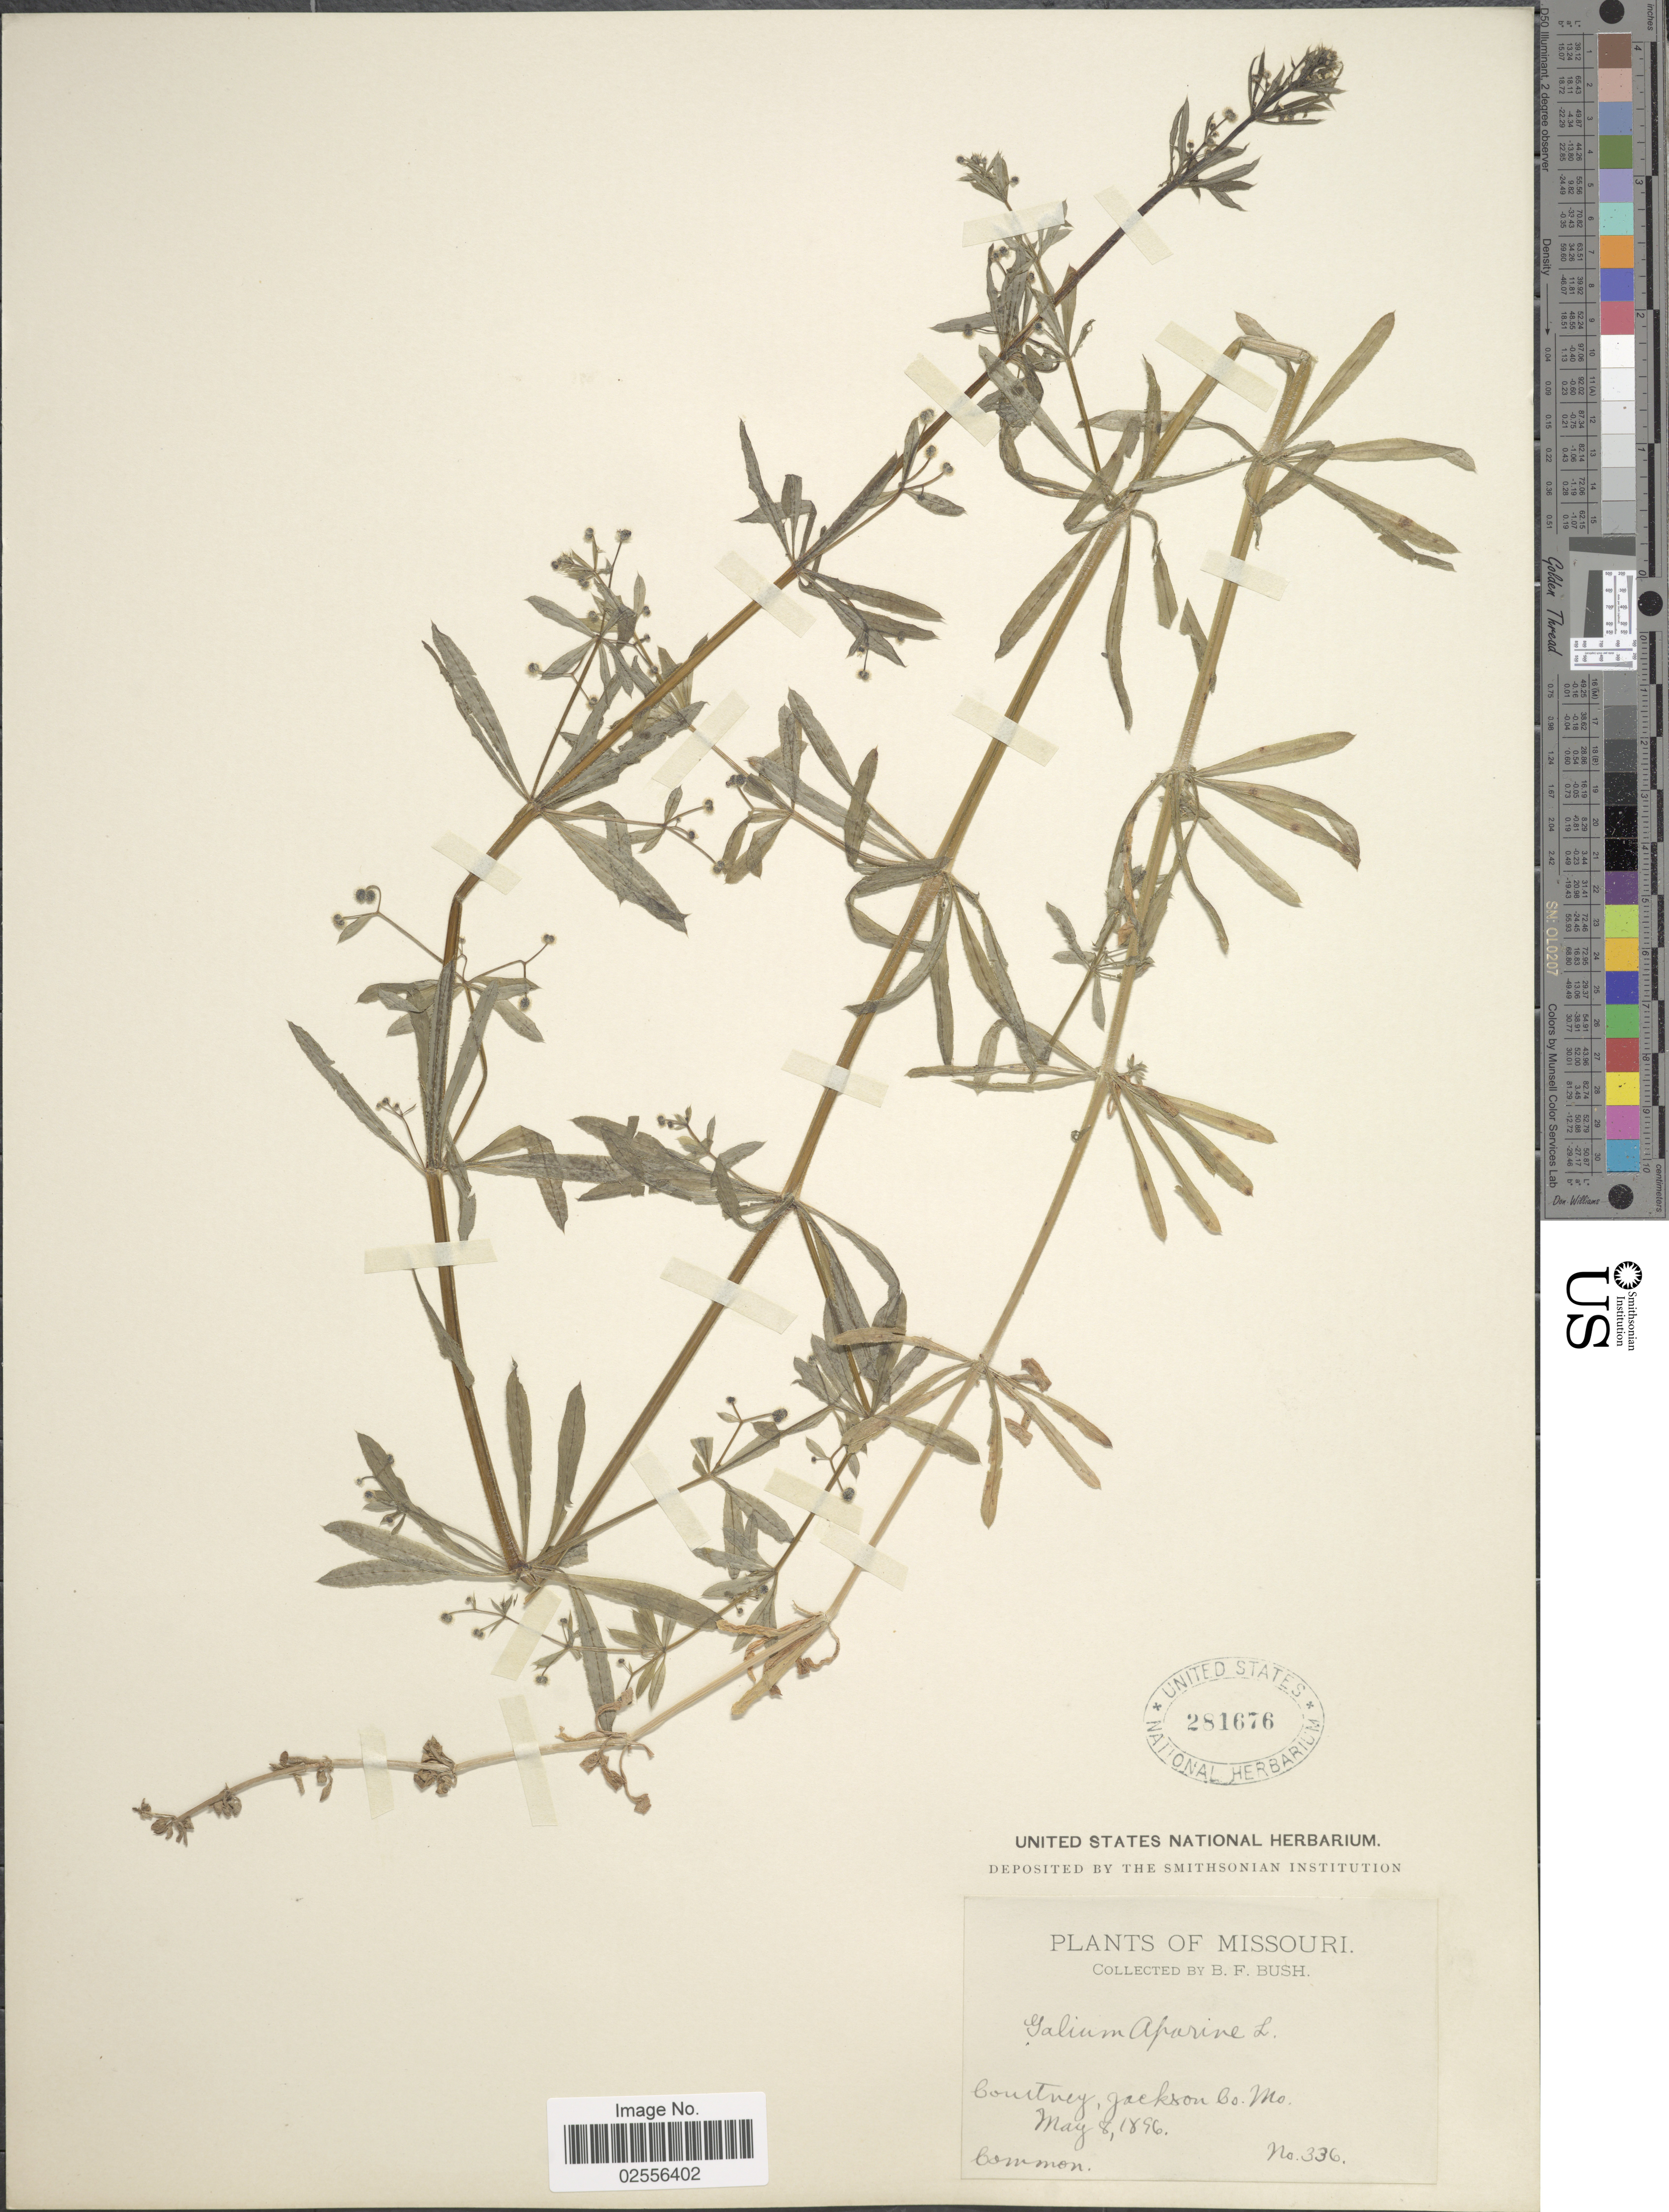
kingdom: Plantae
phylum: Tracheophyta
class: Magnoliopsida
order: Gentianales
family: Rubiaceae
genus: Galium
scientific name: Galium aparine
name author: L.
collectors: B. F. Bush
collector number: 336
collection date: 1896-05-08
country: United States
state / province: Missouri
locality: Courtney, Jackson Co.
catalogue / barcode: US 281676